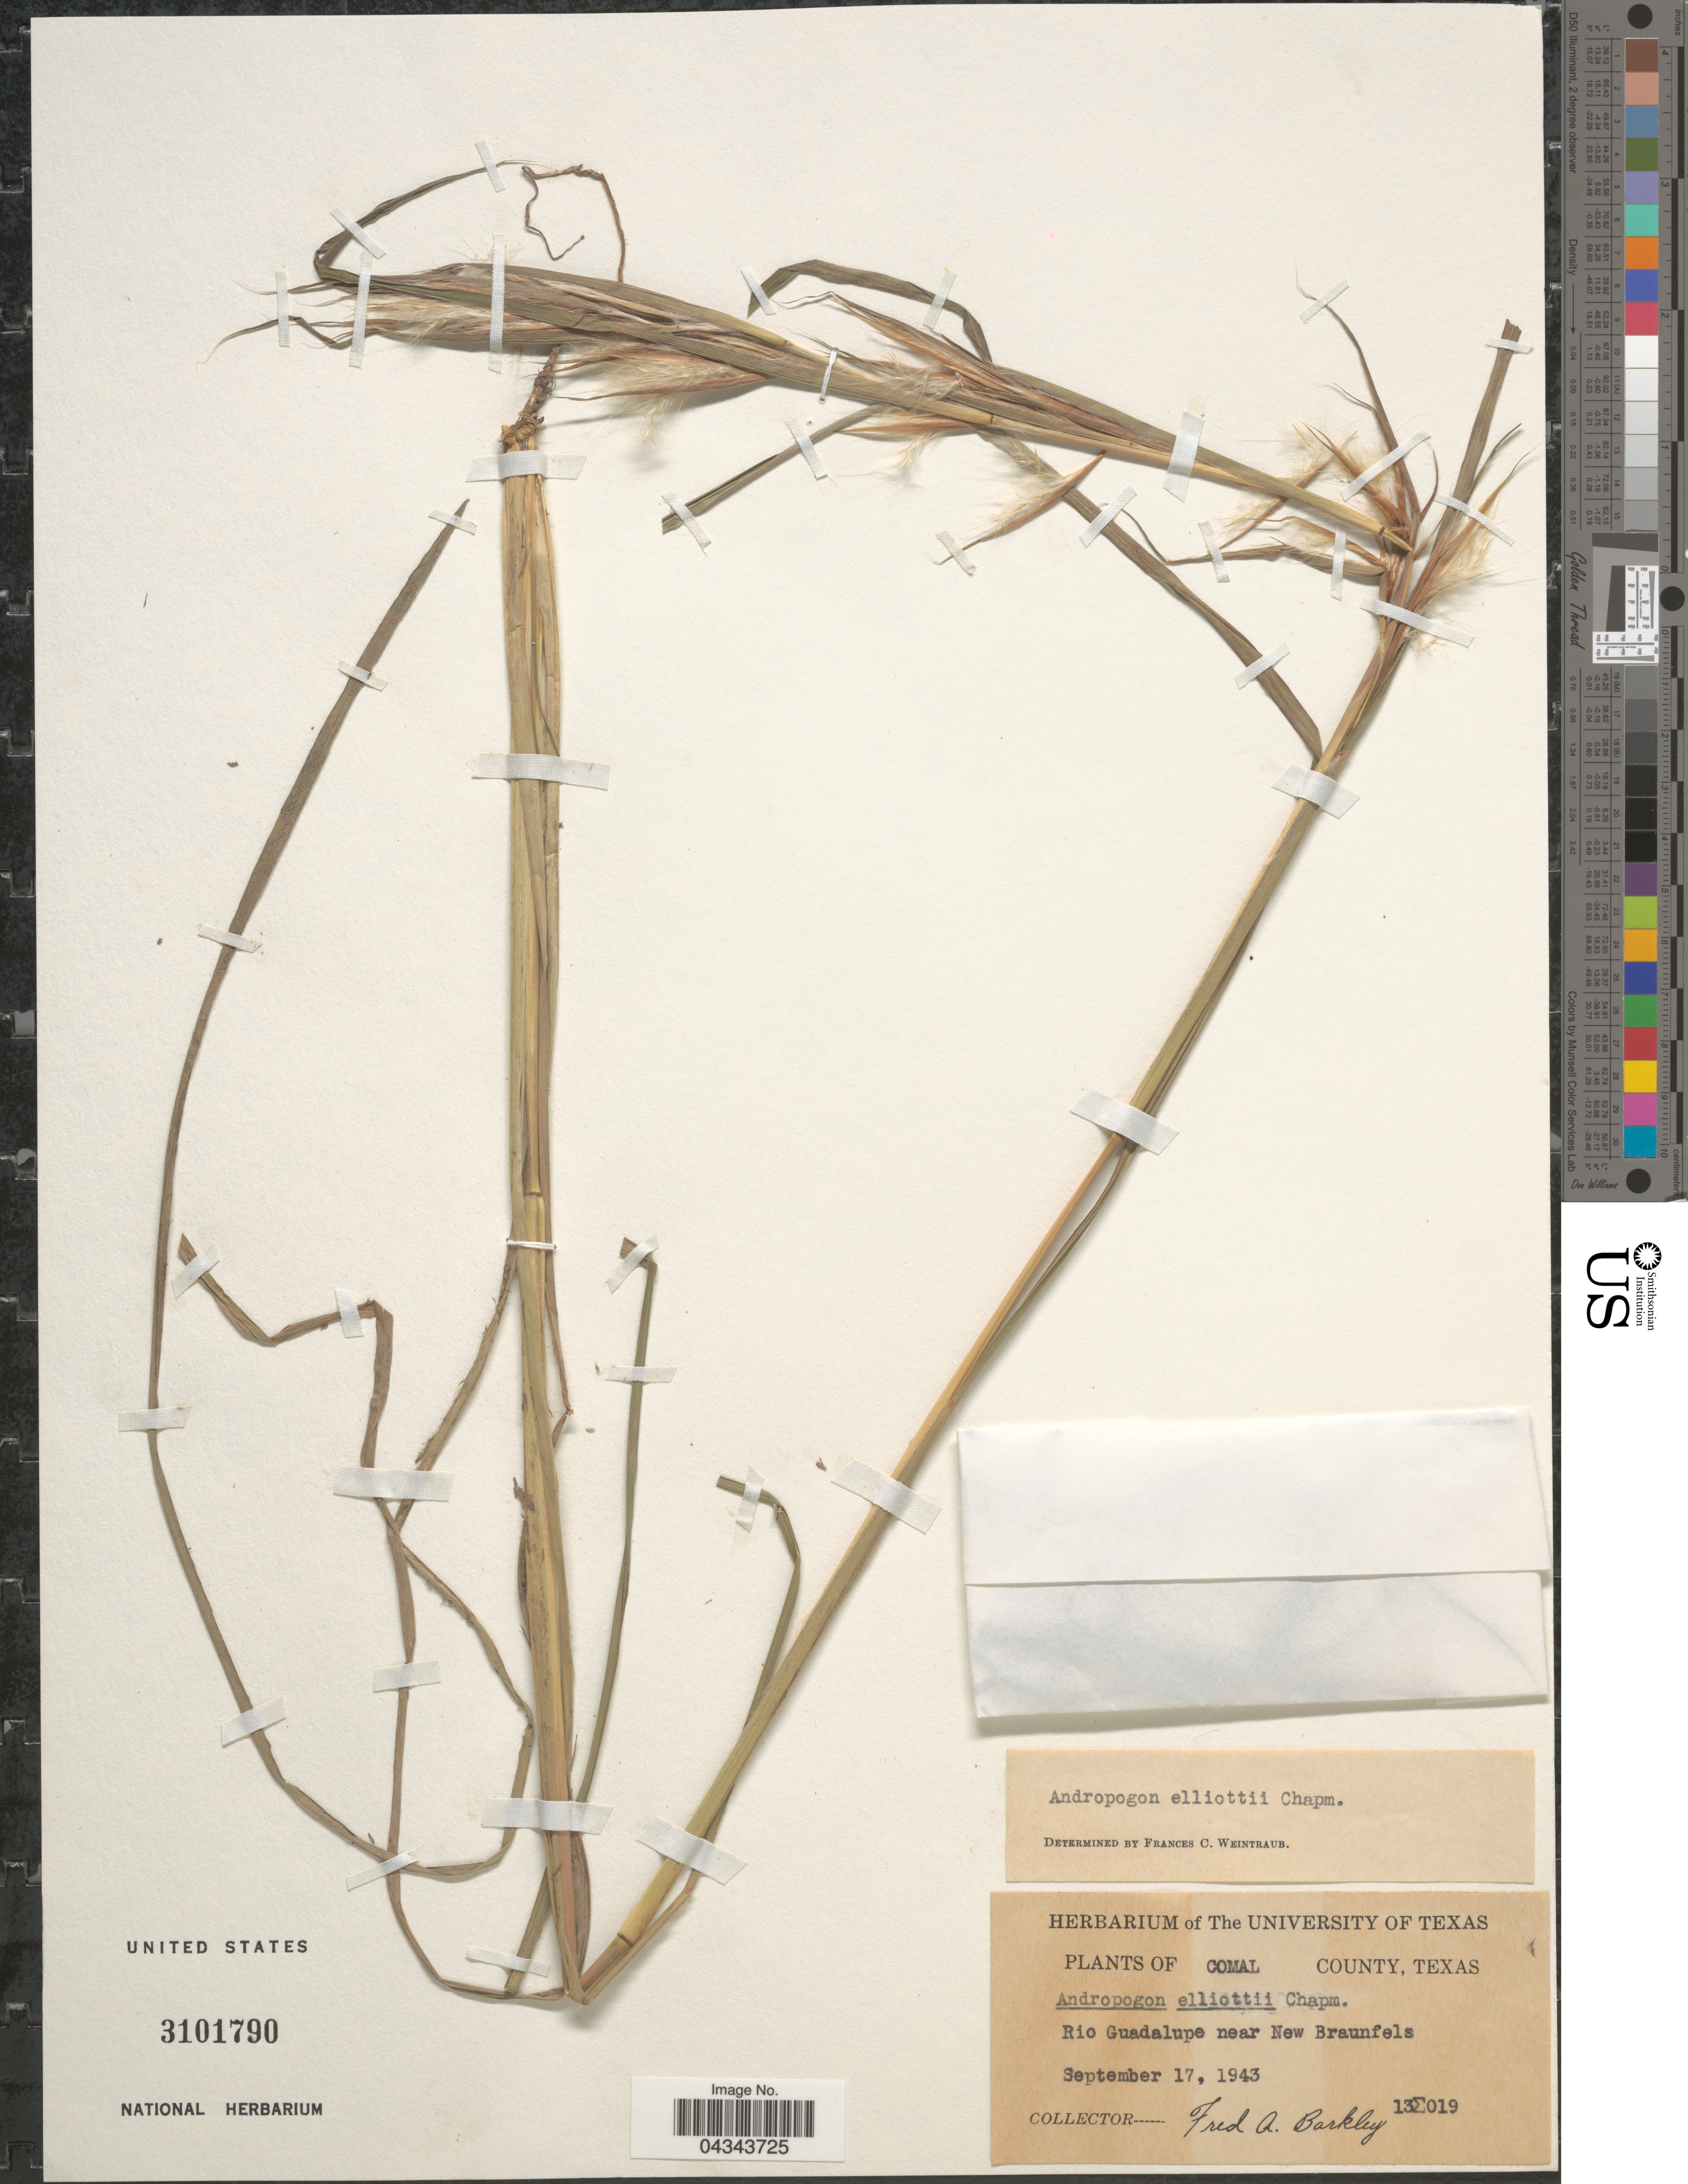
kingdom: Plantae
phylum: Tracheophyta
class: Liliopsida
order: Poales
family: Poaceae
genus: Andropogon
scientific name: Andropogon ternarius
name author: Michx.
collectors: F. A. Barkley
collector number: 13E019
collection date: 1943-09-17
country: United States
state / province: Texas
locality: Comal County. Rio Guadalupe near New Braunfels.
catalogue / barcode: US 3101790